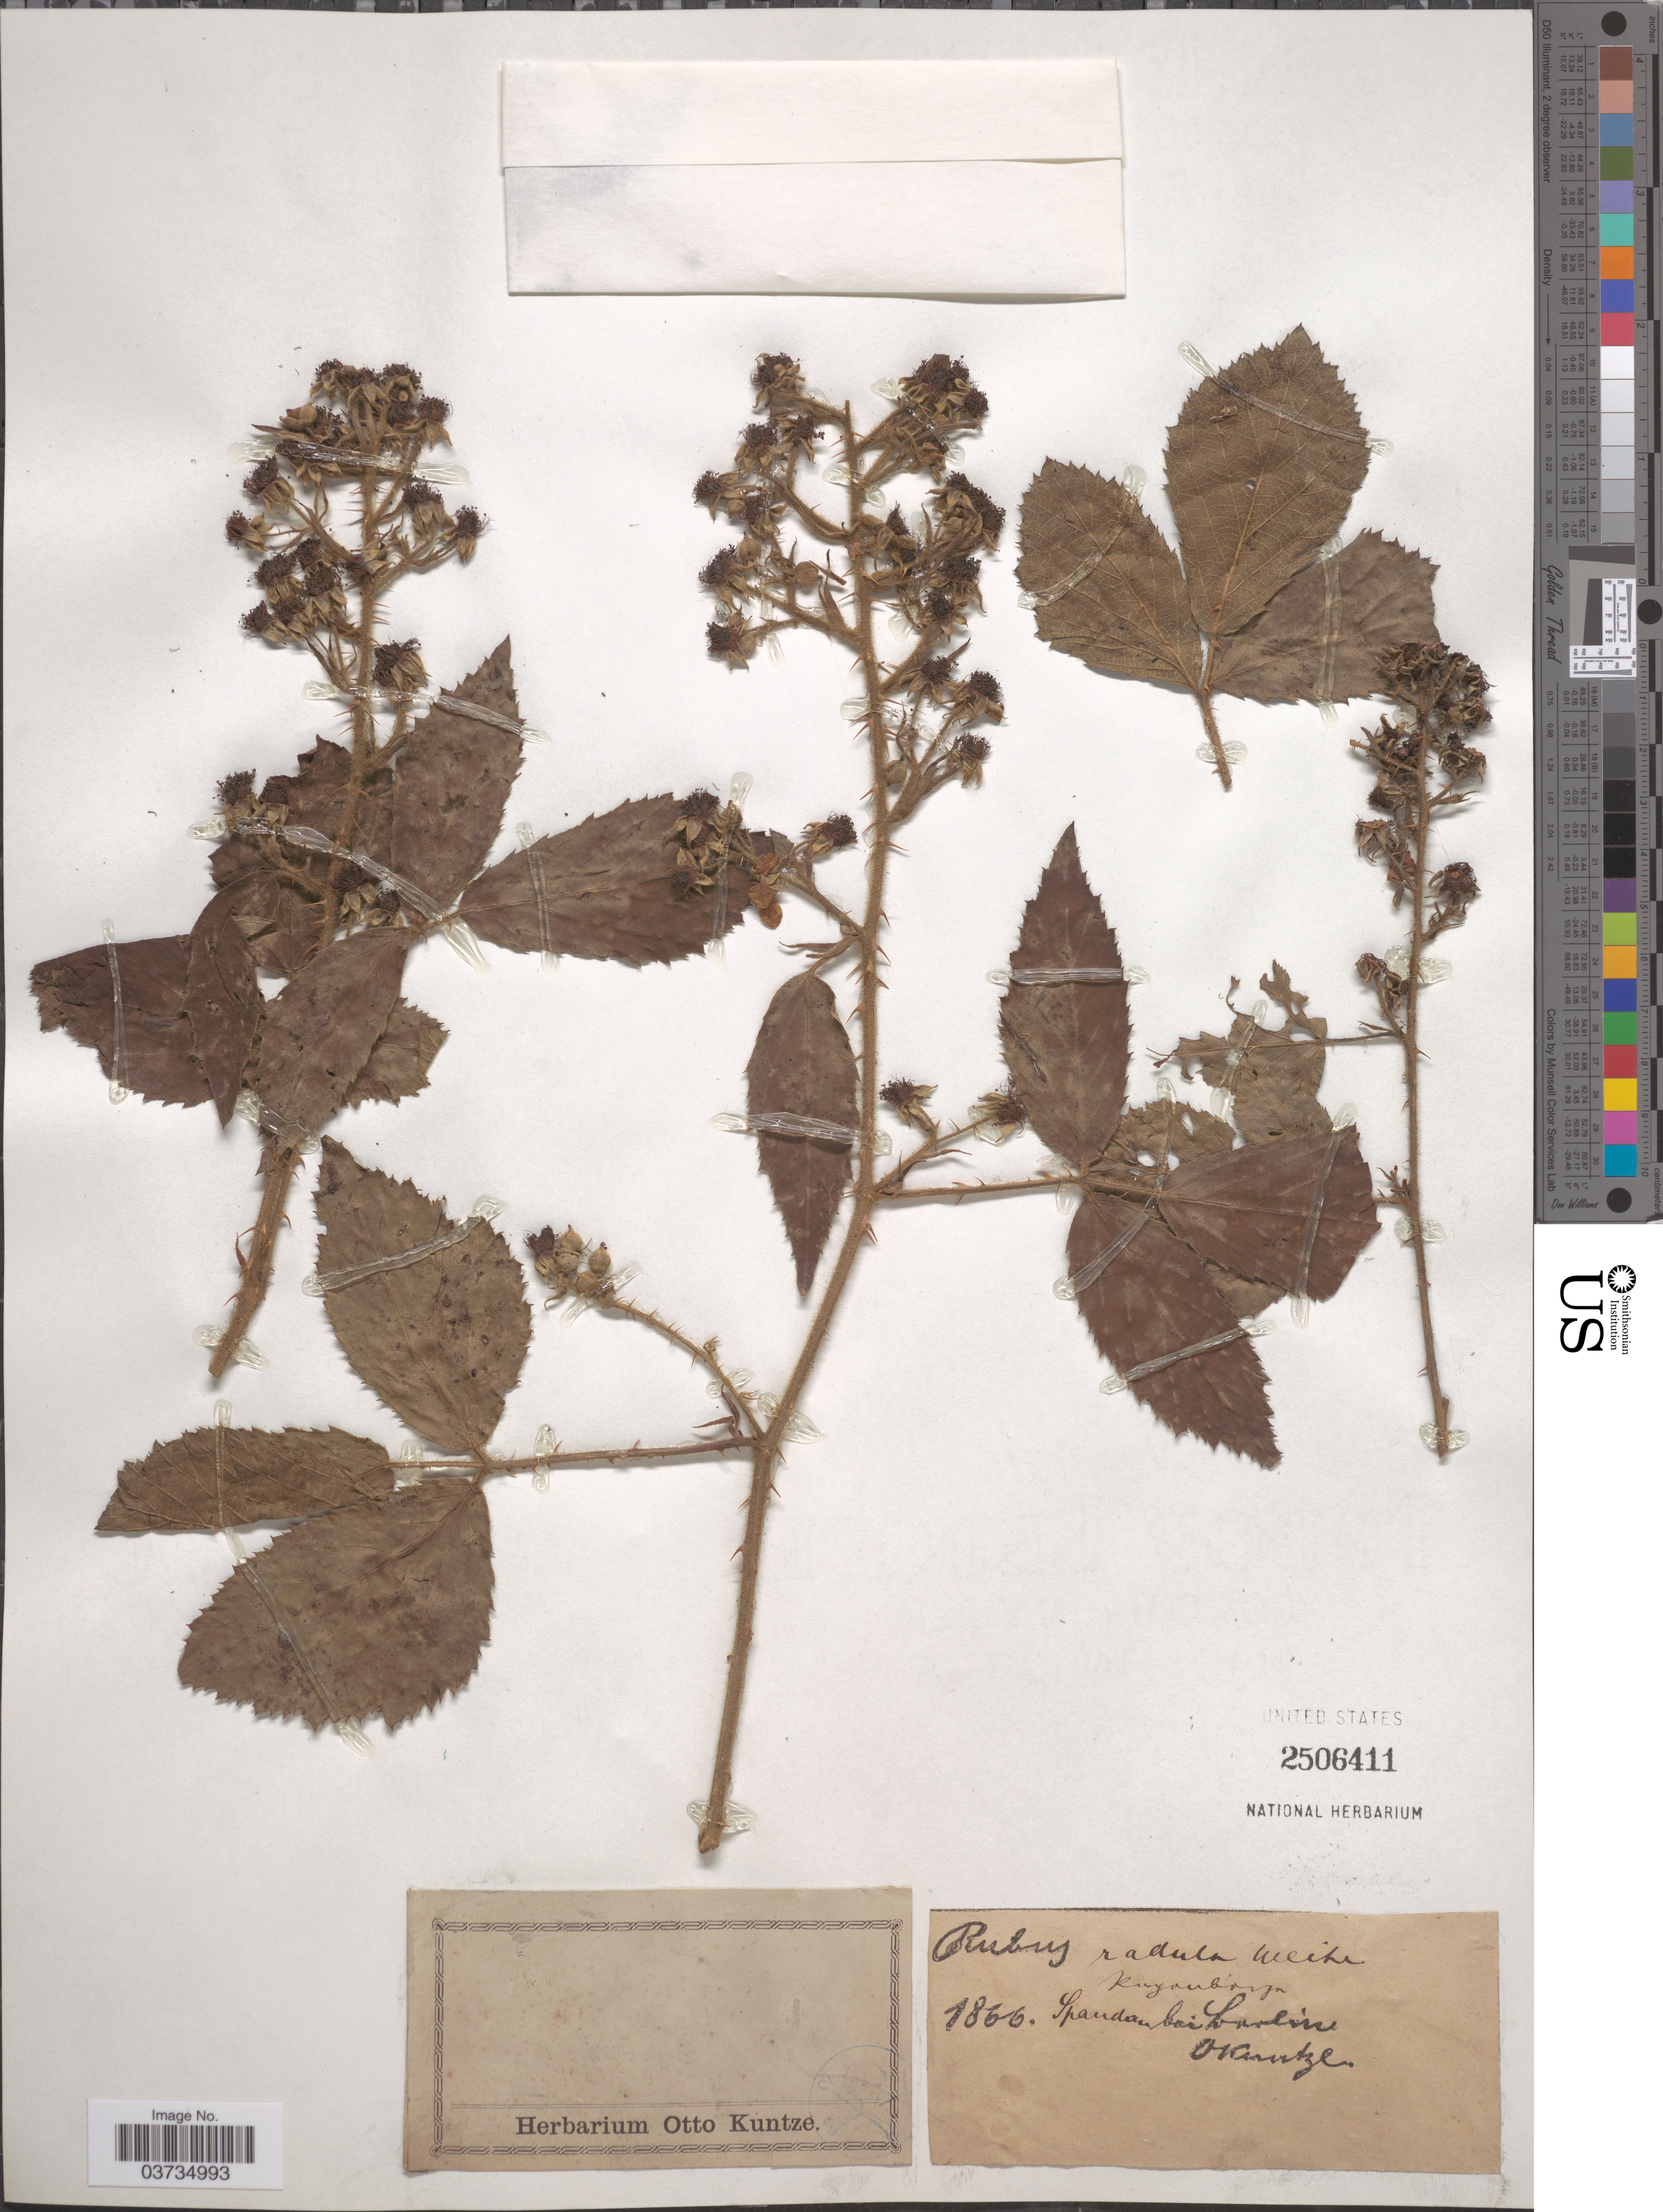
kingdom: Plantae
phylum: Tracheophyta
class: Magnoliopsida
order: Rosales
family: Rosaceae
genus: Rubus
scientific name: Rubus radula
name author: Weihe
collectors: C.E.O. Kuntze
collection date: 1866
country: Germany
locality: Spandau bei Larein [interpreted].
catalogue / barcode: US 2506411